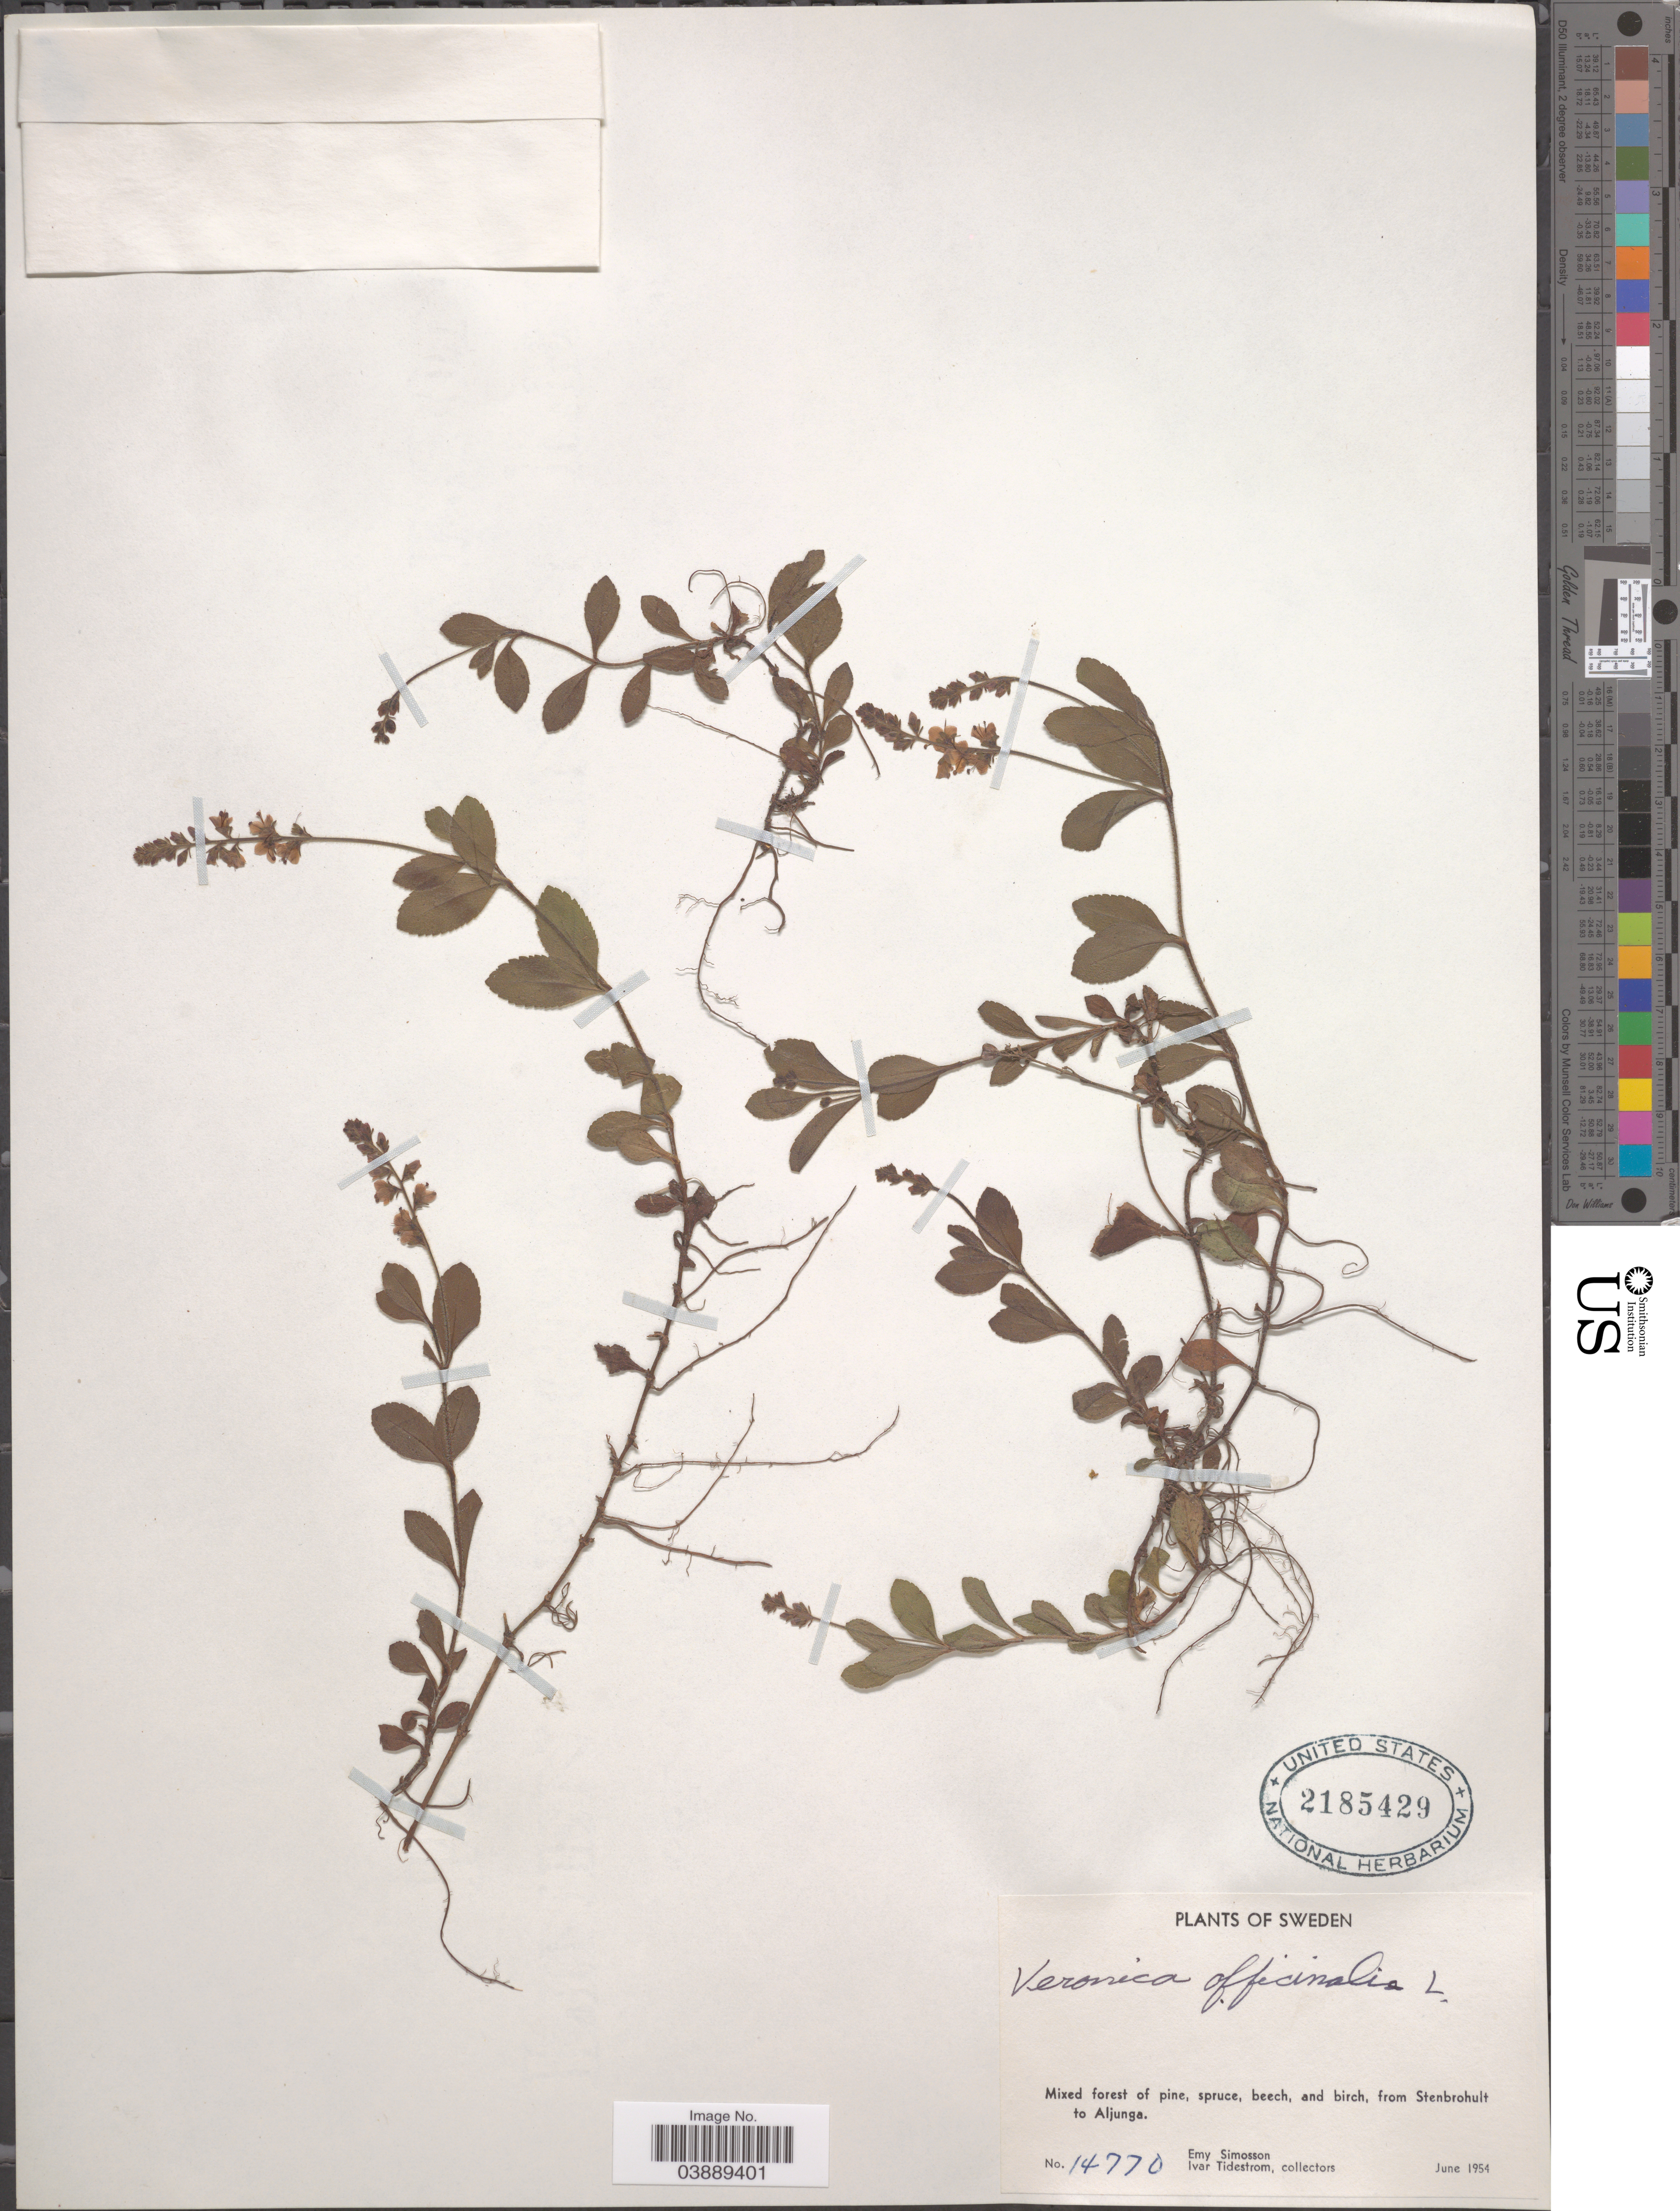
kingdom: Plantae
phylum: Tracheophyta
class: Magnoliopsida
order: Lamiales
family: Plantaginaceae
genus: Veronica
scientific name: Veronica officinalis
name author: L.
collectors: E. Simosson & I. F. Tidestrom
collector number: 14770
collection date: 1954-06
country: Sweden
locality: Stenbrohult to Aljunga.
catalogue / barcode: US 2185429